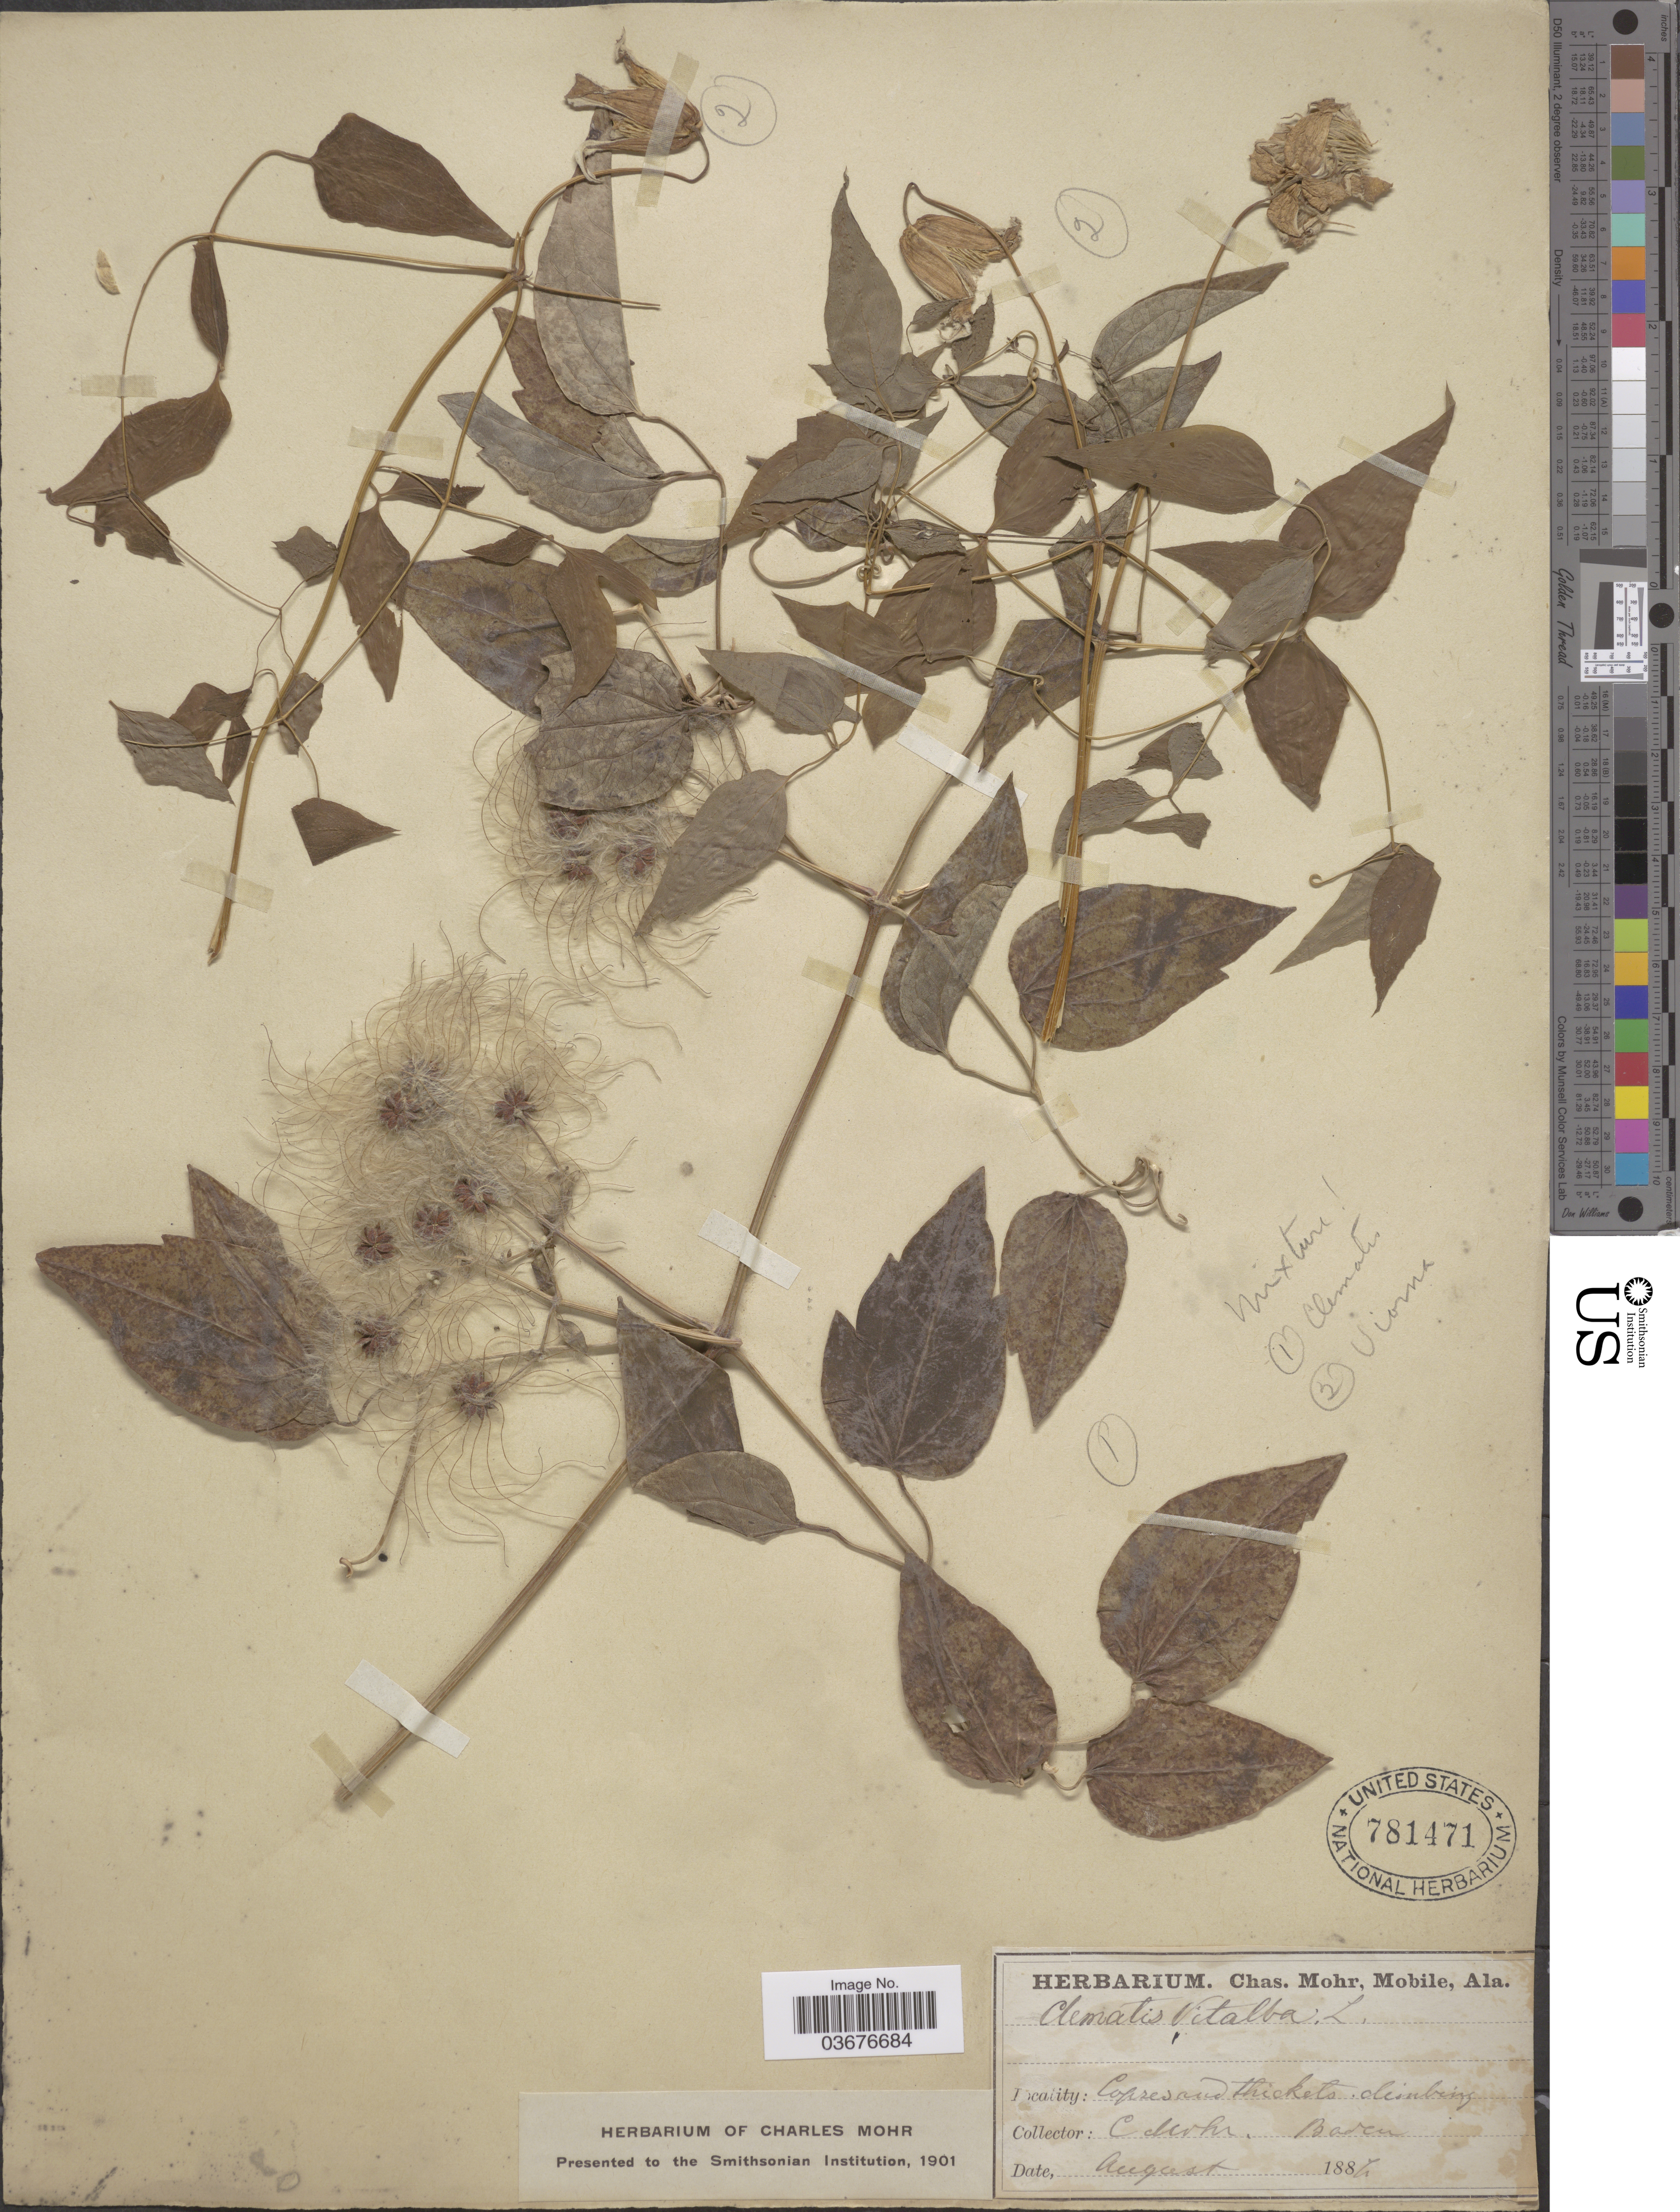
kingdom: Plantae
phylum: Tracheophyta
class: Magnoliopsida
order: Ranunculales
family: Ranunculaceae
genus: Clematis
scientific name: Clematis vitalba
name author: L.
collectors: Mohr, C. T. (herbarium)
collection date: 1887-08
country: Germany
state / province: Baden-Württemberg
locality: Baden.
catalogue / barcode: US 781471